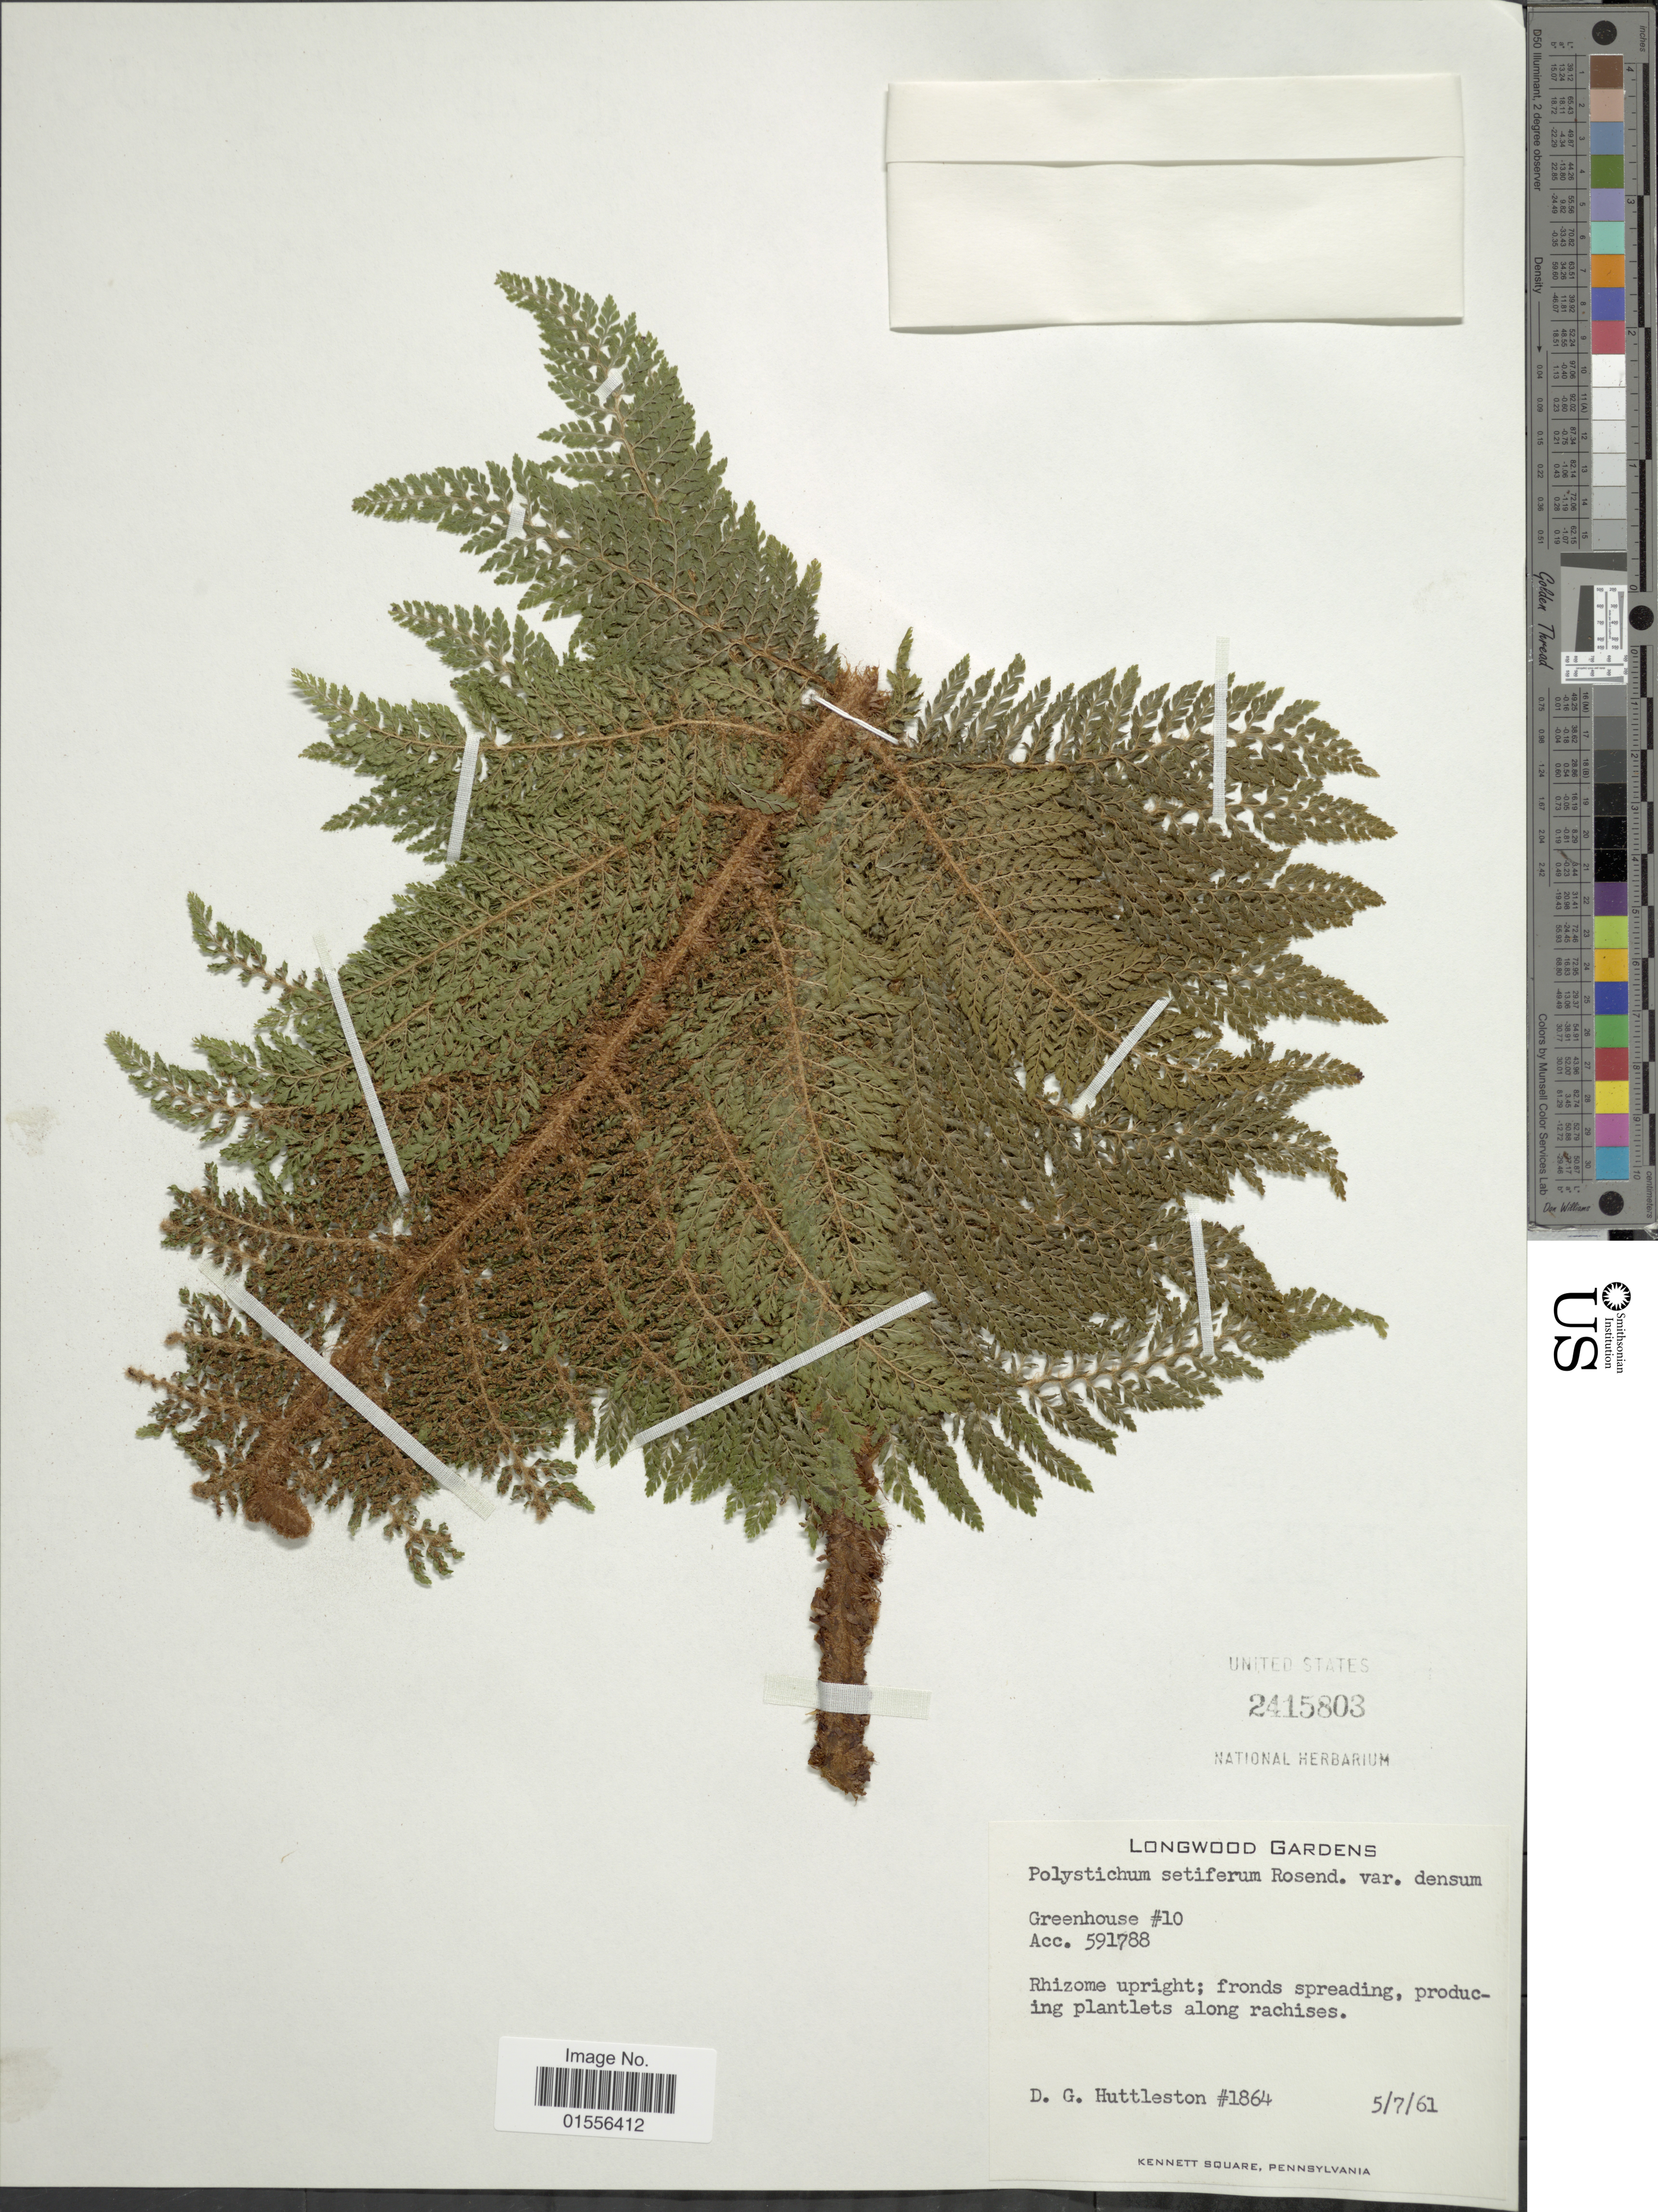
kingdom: Plantae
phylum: Tracheophyta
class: Polypodiopsida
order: Polypodiales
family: Dryopteridaceae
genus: Polystichum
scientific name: Polystichum setiferum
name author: (Forssk.) Moore ex Woynar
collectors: D. G. Huttleston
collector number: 1864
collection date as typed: Transcribed d/m/y: 5/7/61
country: United States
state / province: Pennsylvania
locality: Lonhwoods Gardens, Greenhouse #10, Acc.591788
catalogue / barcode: US 2415803